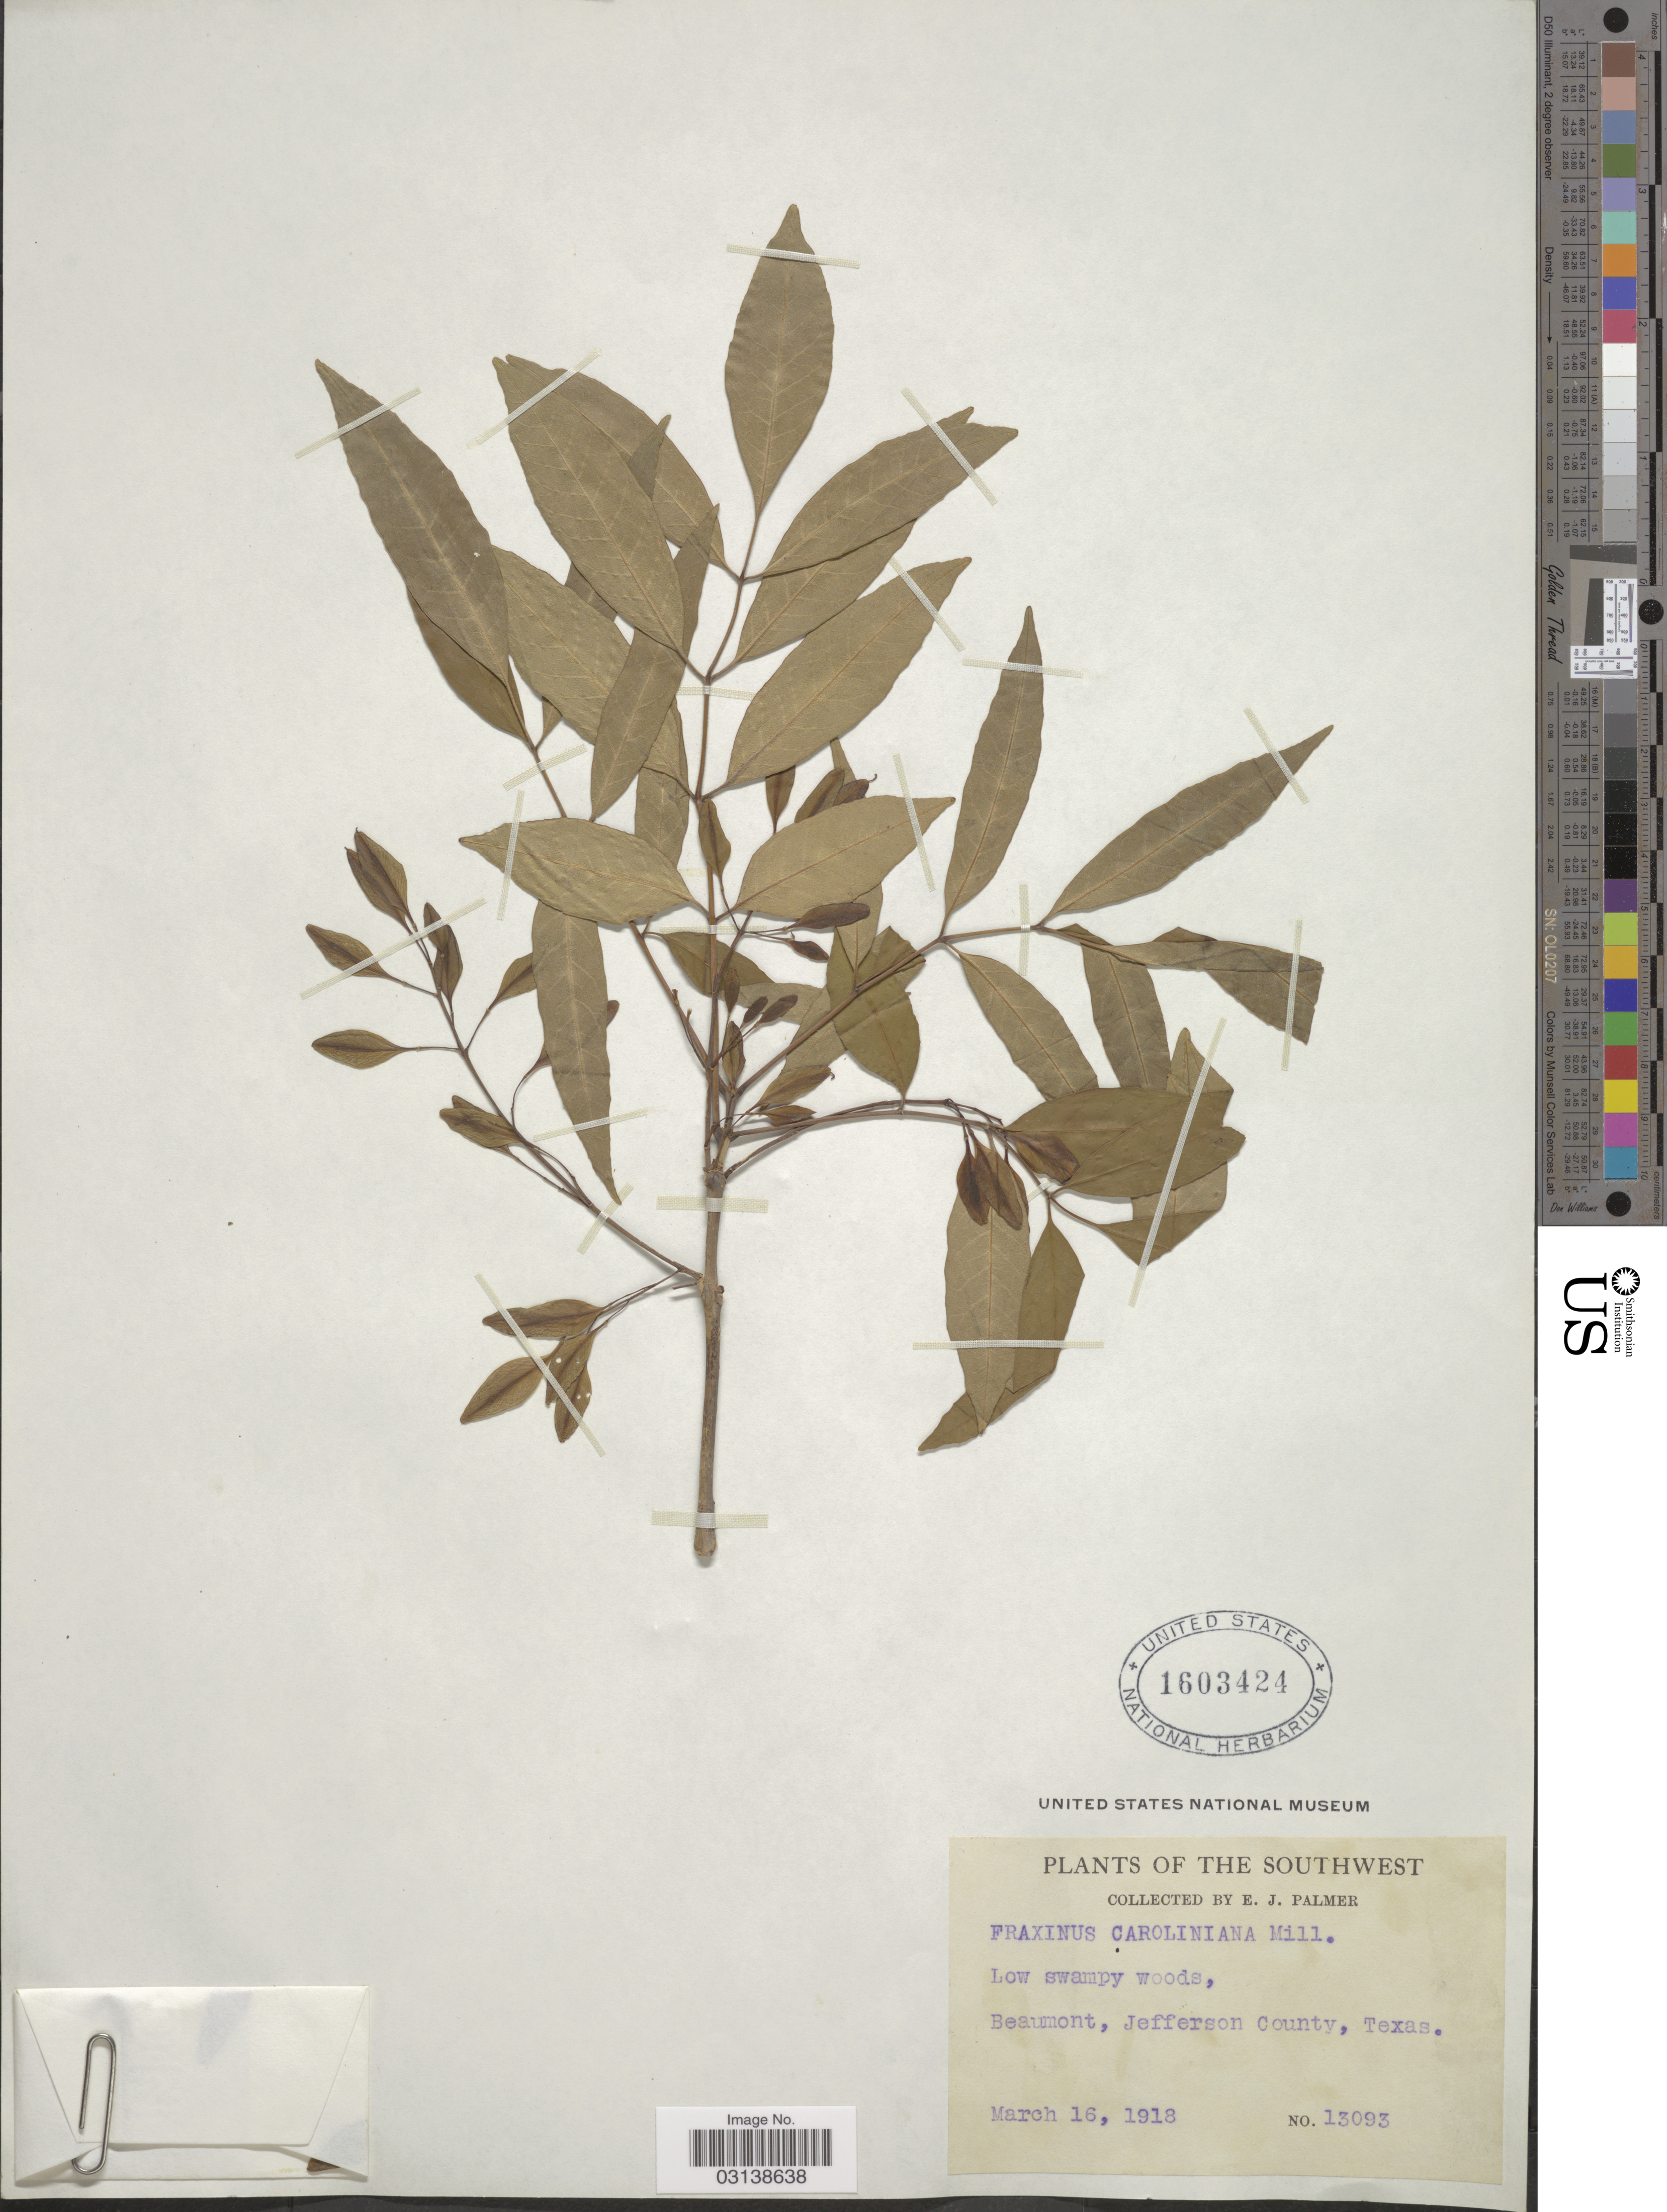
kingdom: Plantae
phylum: Tracheophyta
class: Magnoliopsida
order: Lamiales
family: Oleaceae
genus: Fraxinus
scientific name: Fraxinus caroliniana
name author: Mill.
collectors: E. J. Palmer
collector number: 13093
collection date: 1918-03-16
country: United States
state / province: Texas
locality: The Southwest. Beaumont, Jefferson County.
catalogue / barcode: US 1603424